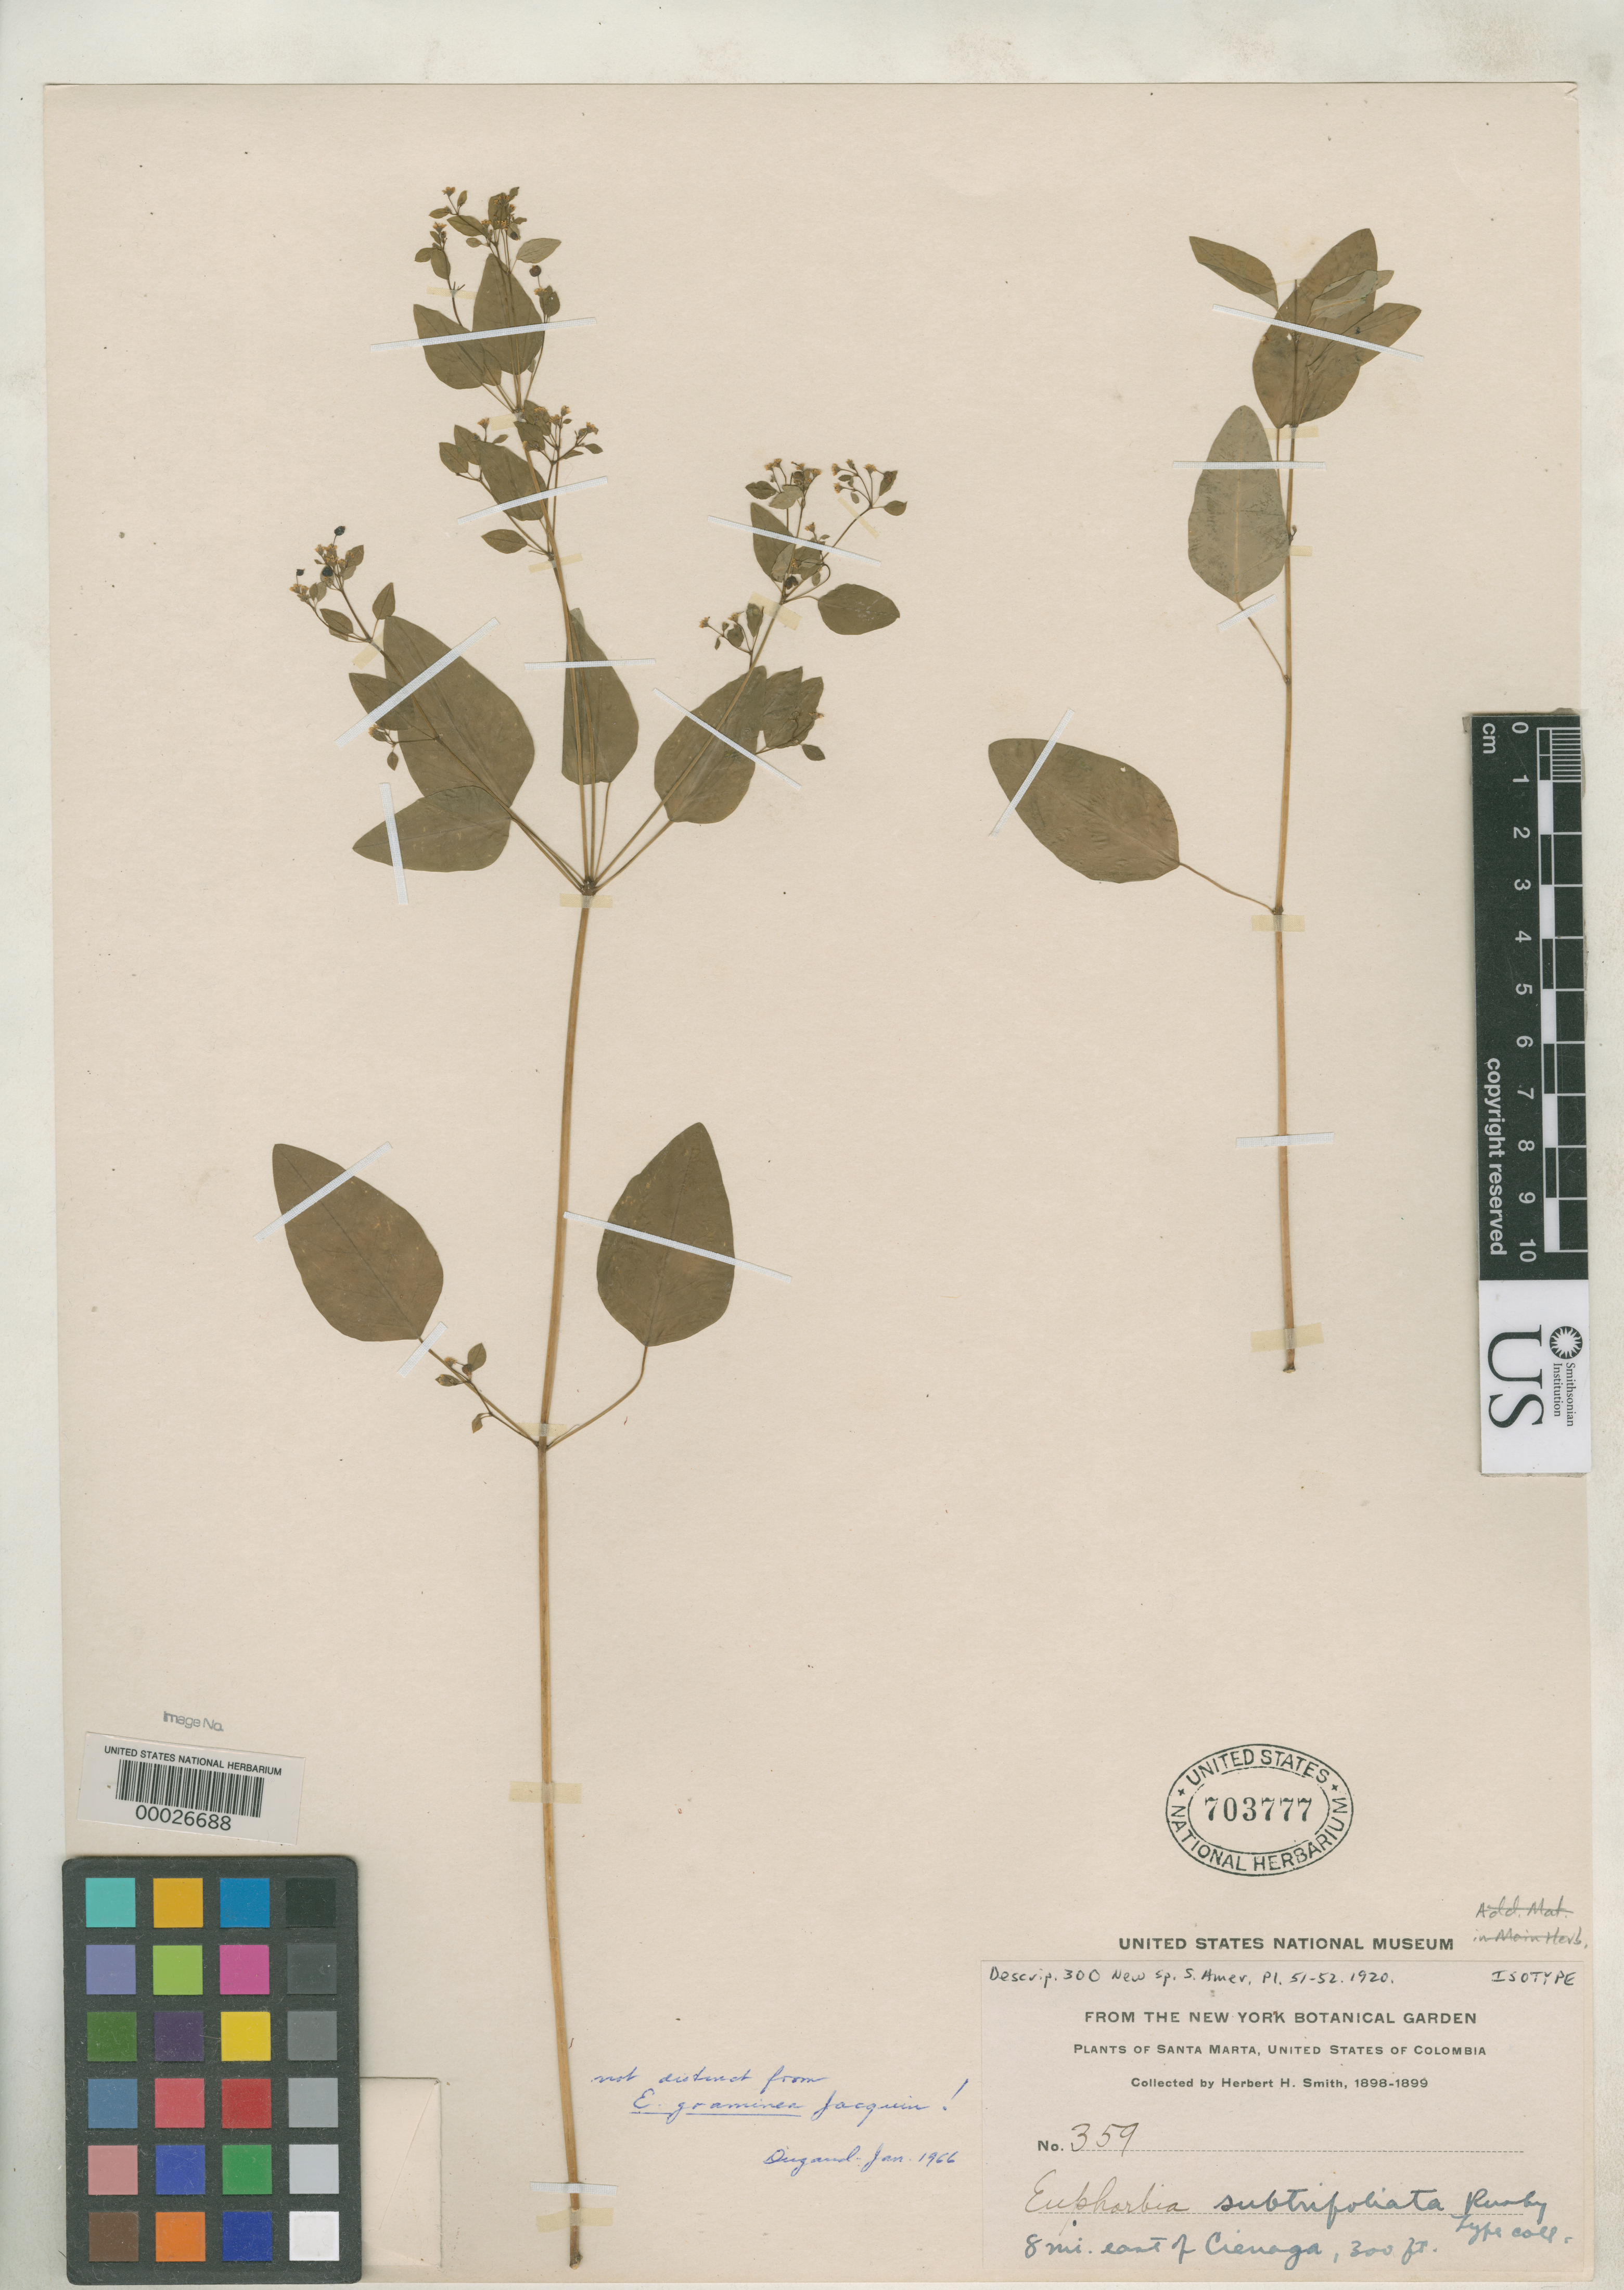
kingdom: Plantae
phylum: Tracheophyta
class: Magnoliopsida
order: Malpighiales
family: Euphorbiaceae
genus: Euphorbia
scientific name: Euphorbia subtrifoliata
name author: Rusby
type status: Isotype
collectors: Herbert H. Smith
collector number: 359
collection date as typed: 1898 to -- --- 1899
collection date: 1898/1899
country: Colombia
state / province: Magdalena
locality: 8 mi E of Cienaga, Santa Marta.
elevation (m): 91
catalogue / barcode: US 703777